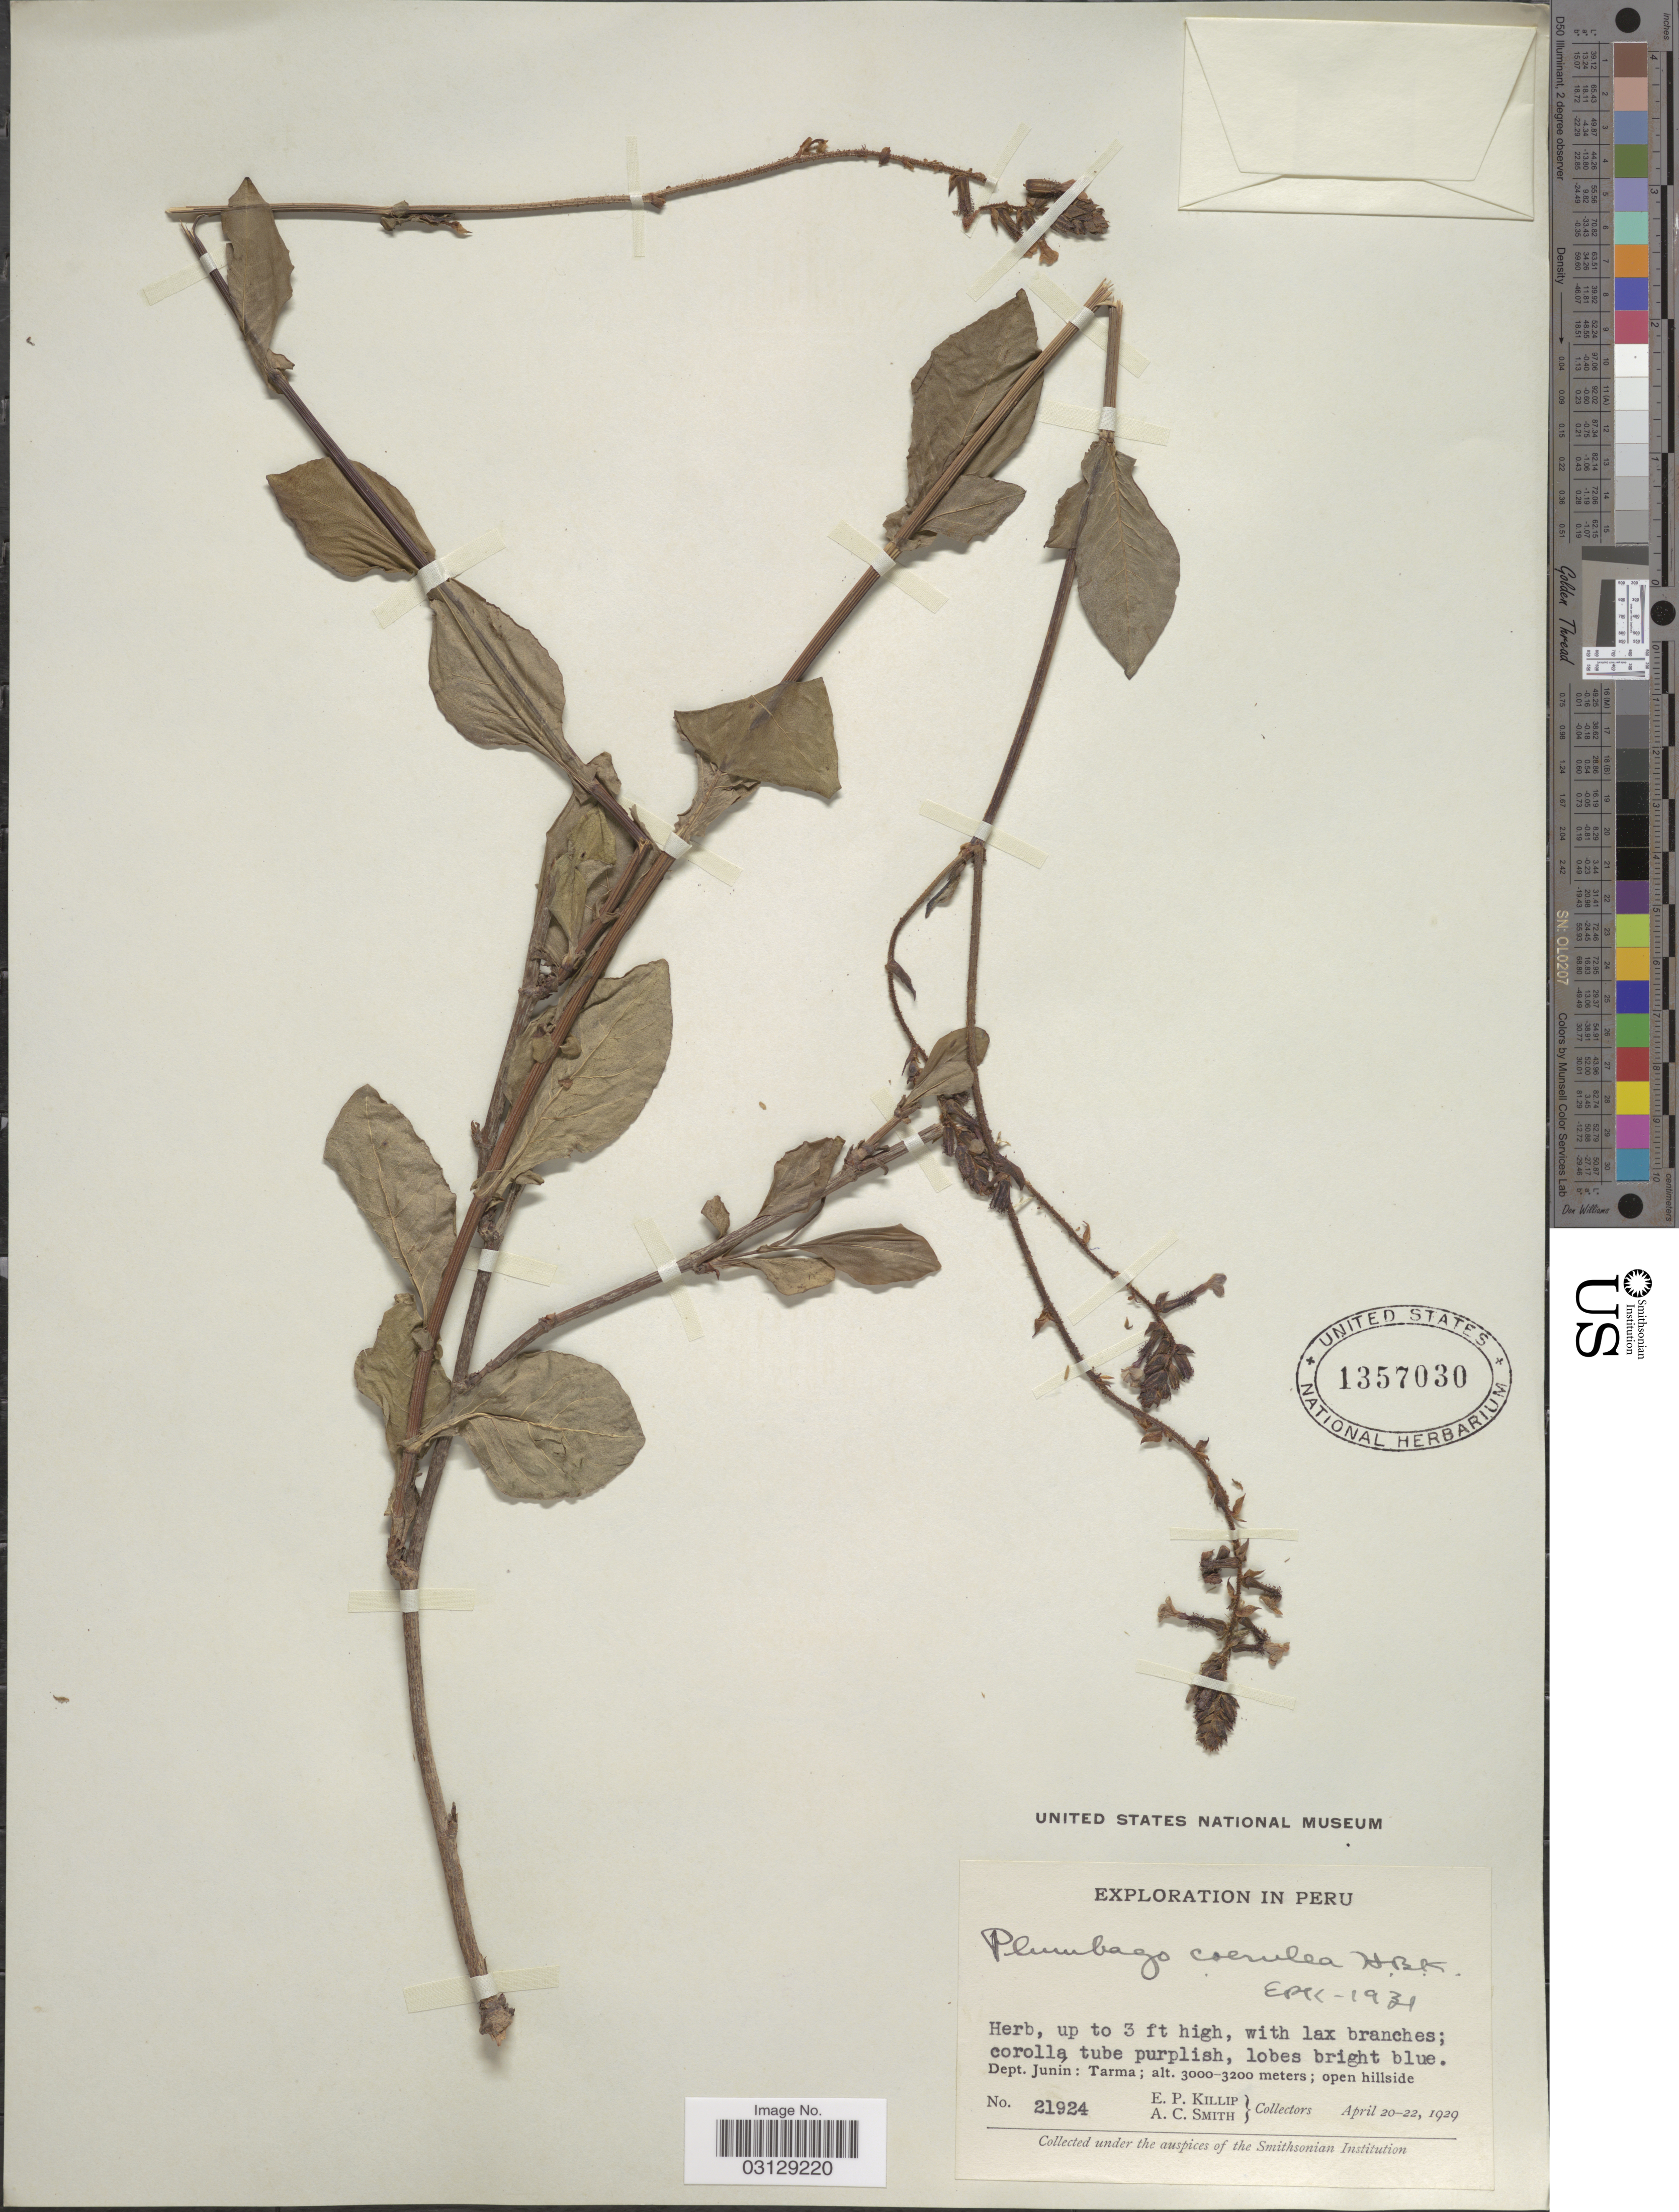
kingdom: Plantae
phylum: Tracheophyta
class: Magnoliopsida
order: Caryophyllales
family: Plumbaginaceae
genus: Plumbago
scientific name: Plumbago coerulea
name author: Auct.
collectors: E. P. Killip & A. C. Smith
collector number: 21924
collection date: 1929-04-20/1929-04-22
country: Peru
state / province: Junín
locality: Dept. Junín: Tarma.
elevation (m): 3000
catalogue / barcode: US 1357030